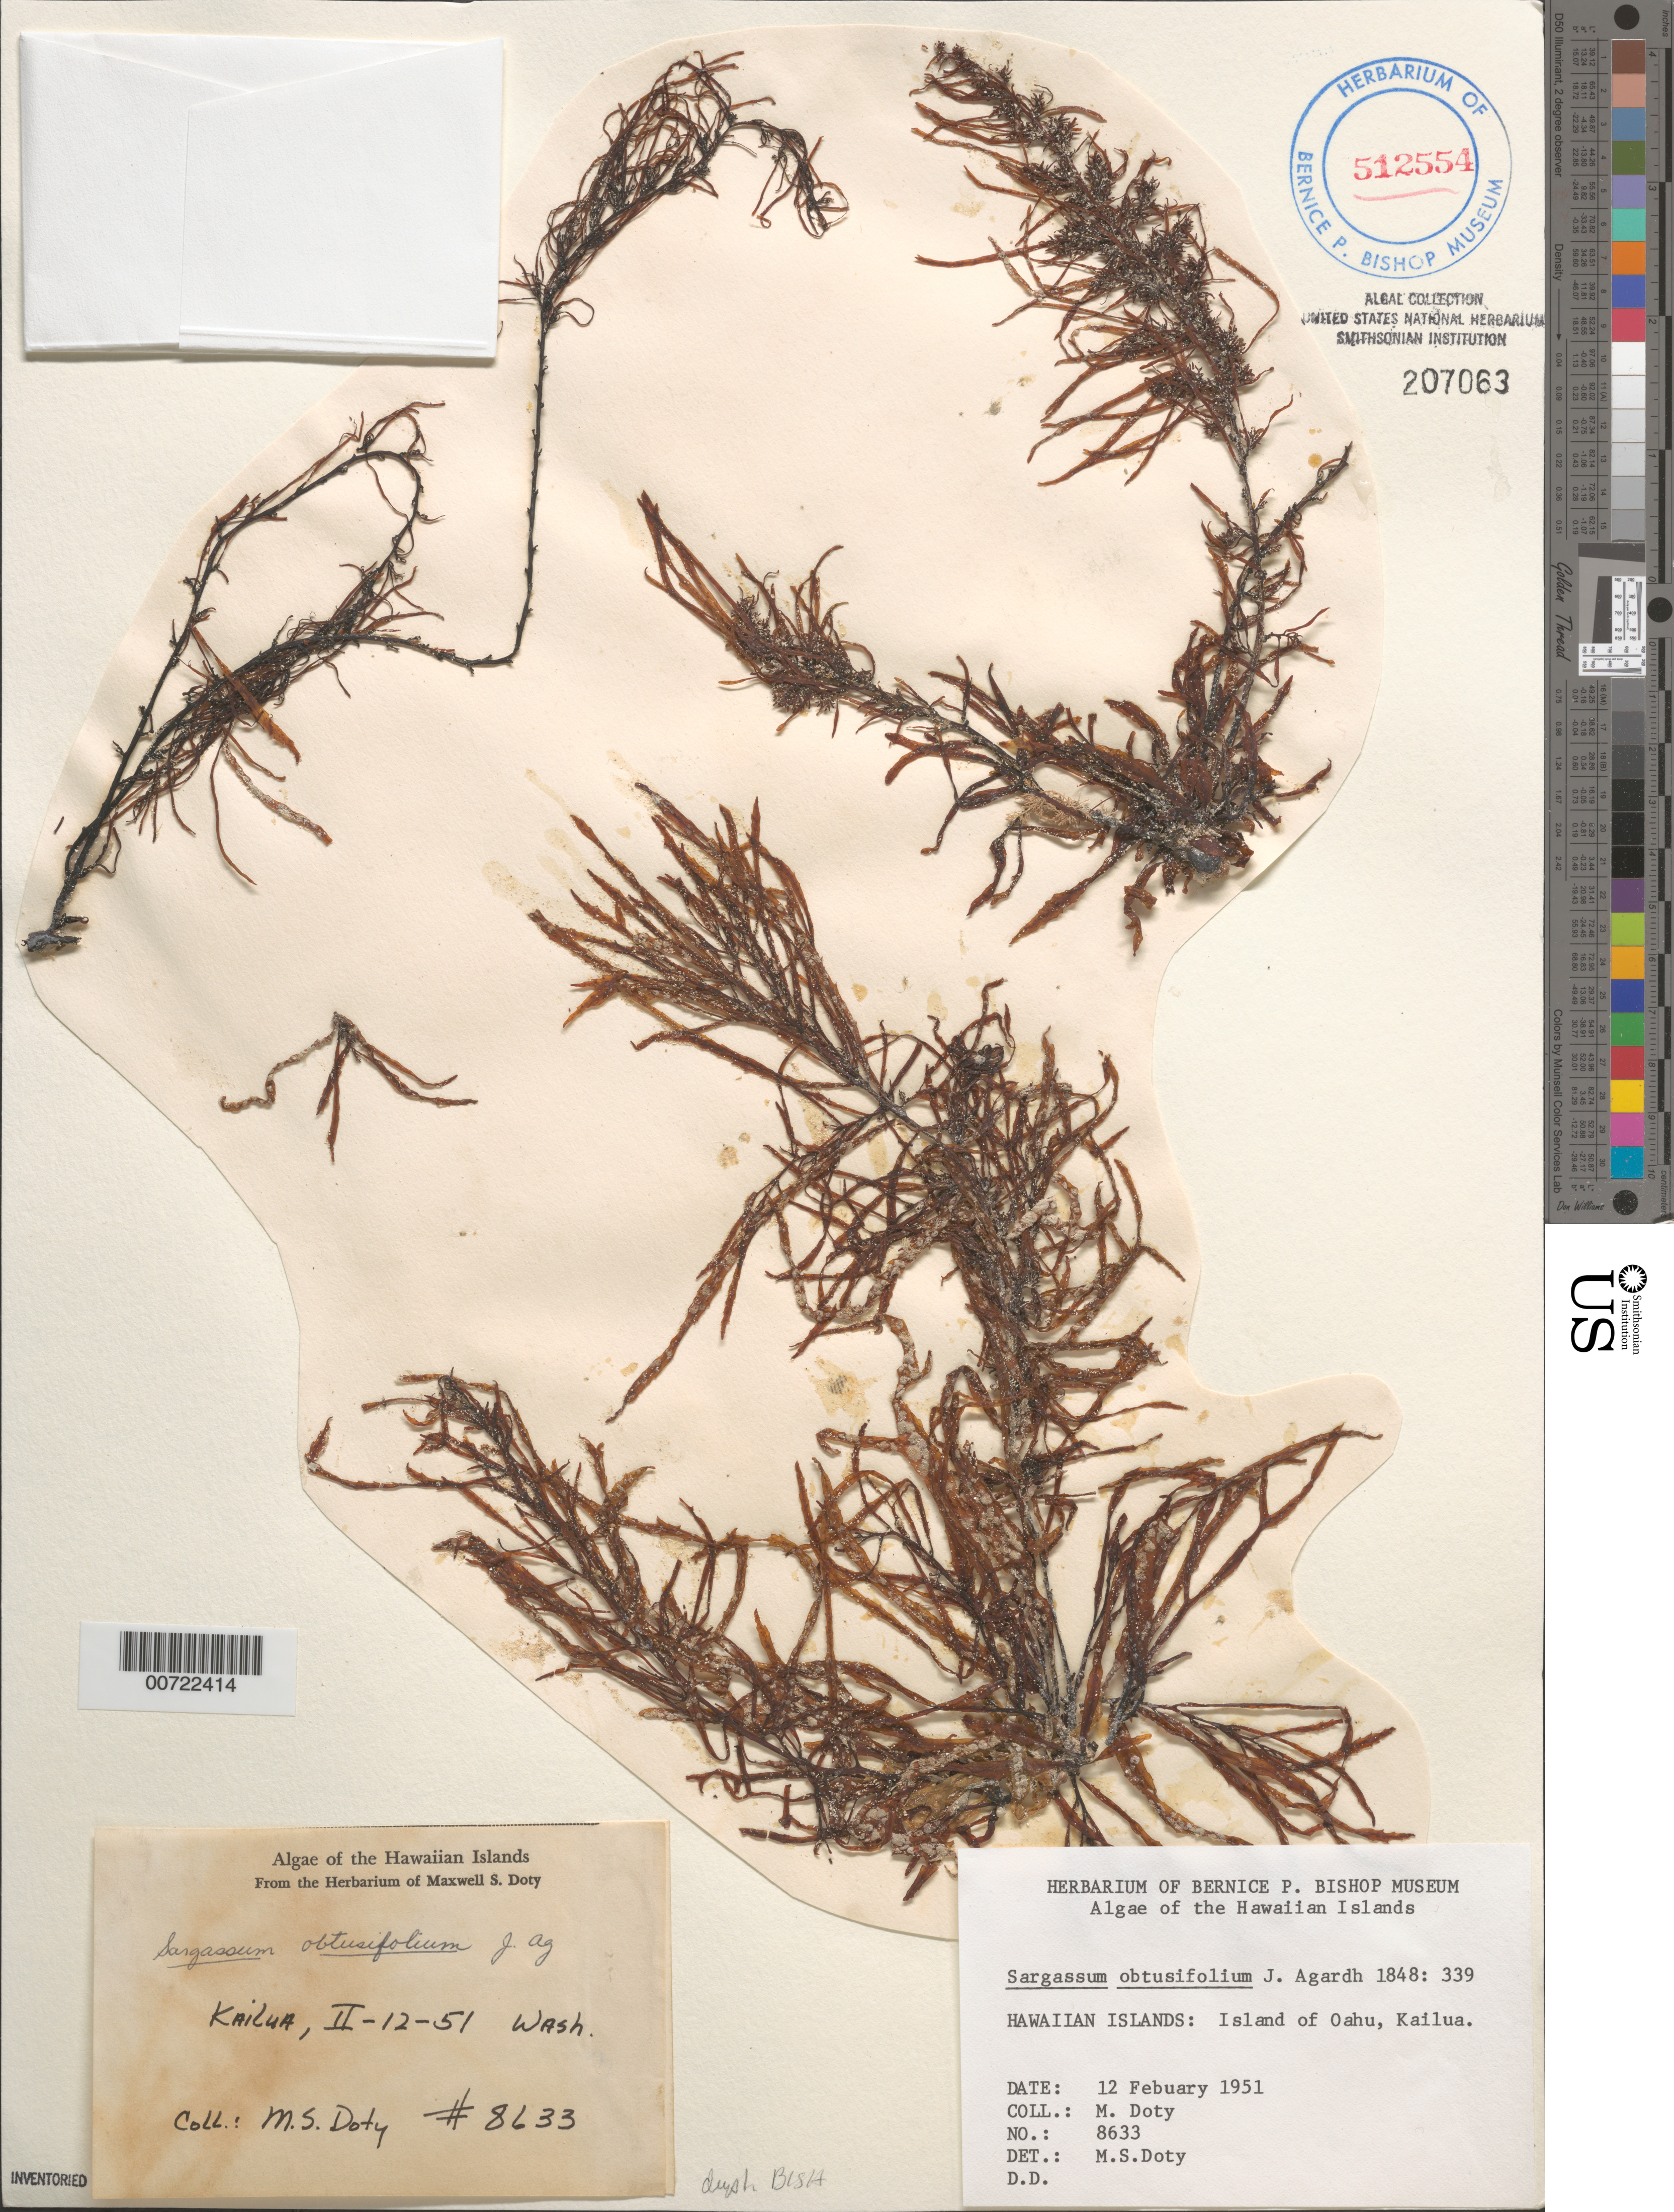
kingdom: Chromista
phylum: Ochrophyta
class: Phaeophyceae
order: Fucales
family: Sargassaceae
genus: Sargassum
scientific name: Sargassum obtusifolium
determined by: Doty, M. S.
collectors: M. S. Doty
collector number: MSD 8633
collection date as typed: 12 Feb 1951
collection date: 1951-02-12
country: United States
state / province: Hawaii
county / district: Honolulu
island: Oahu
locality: Kailua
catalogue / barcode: US 207063